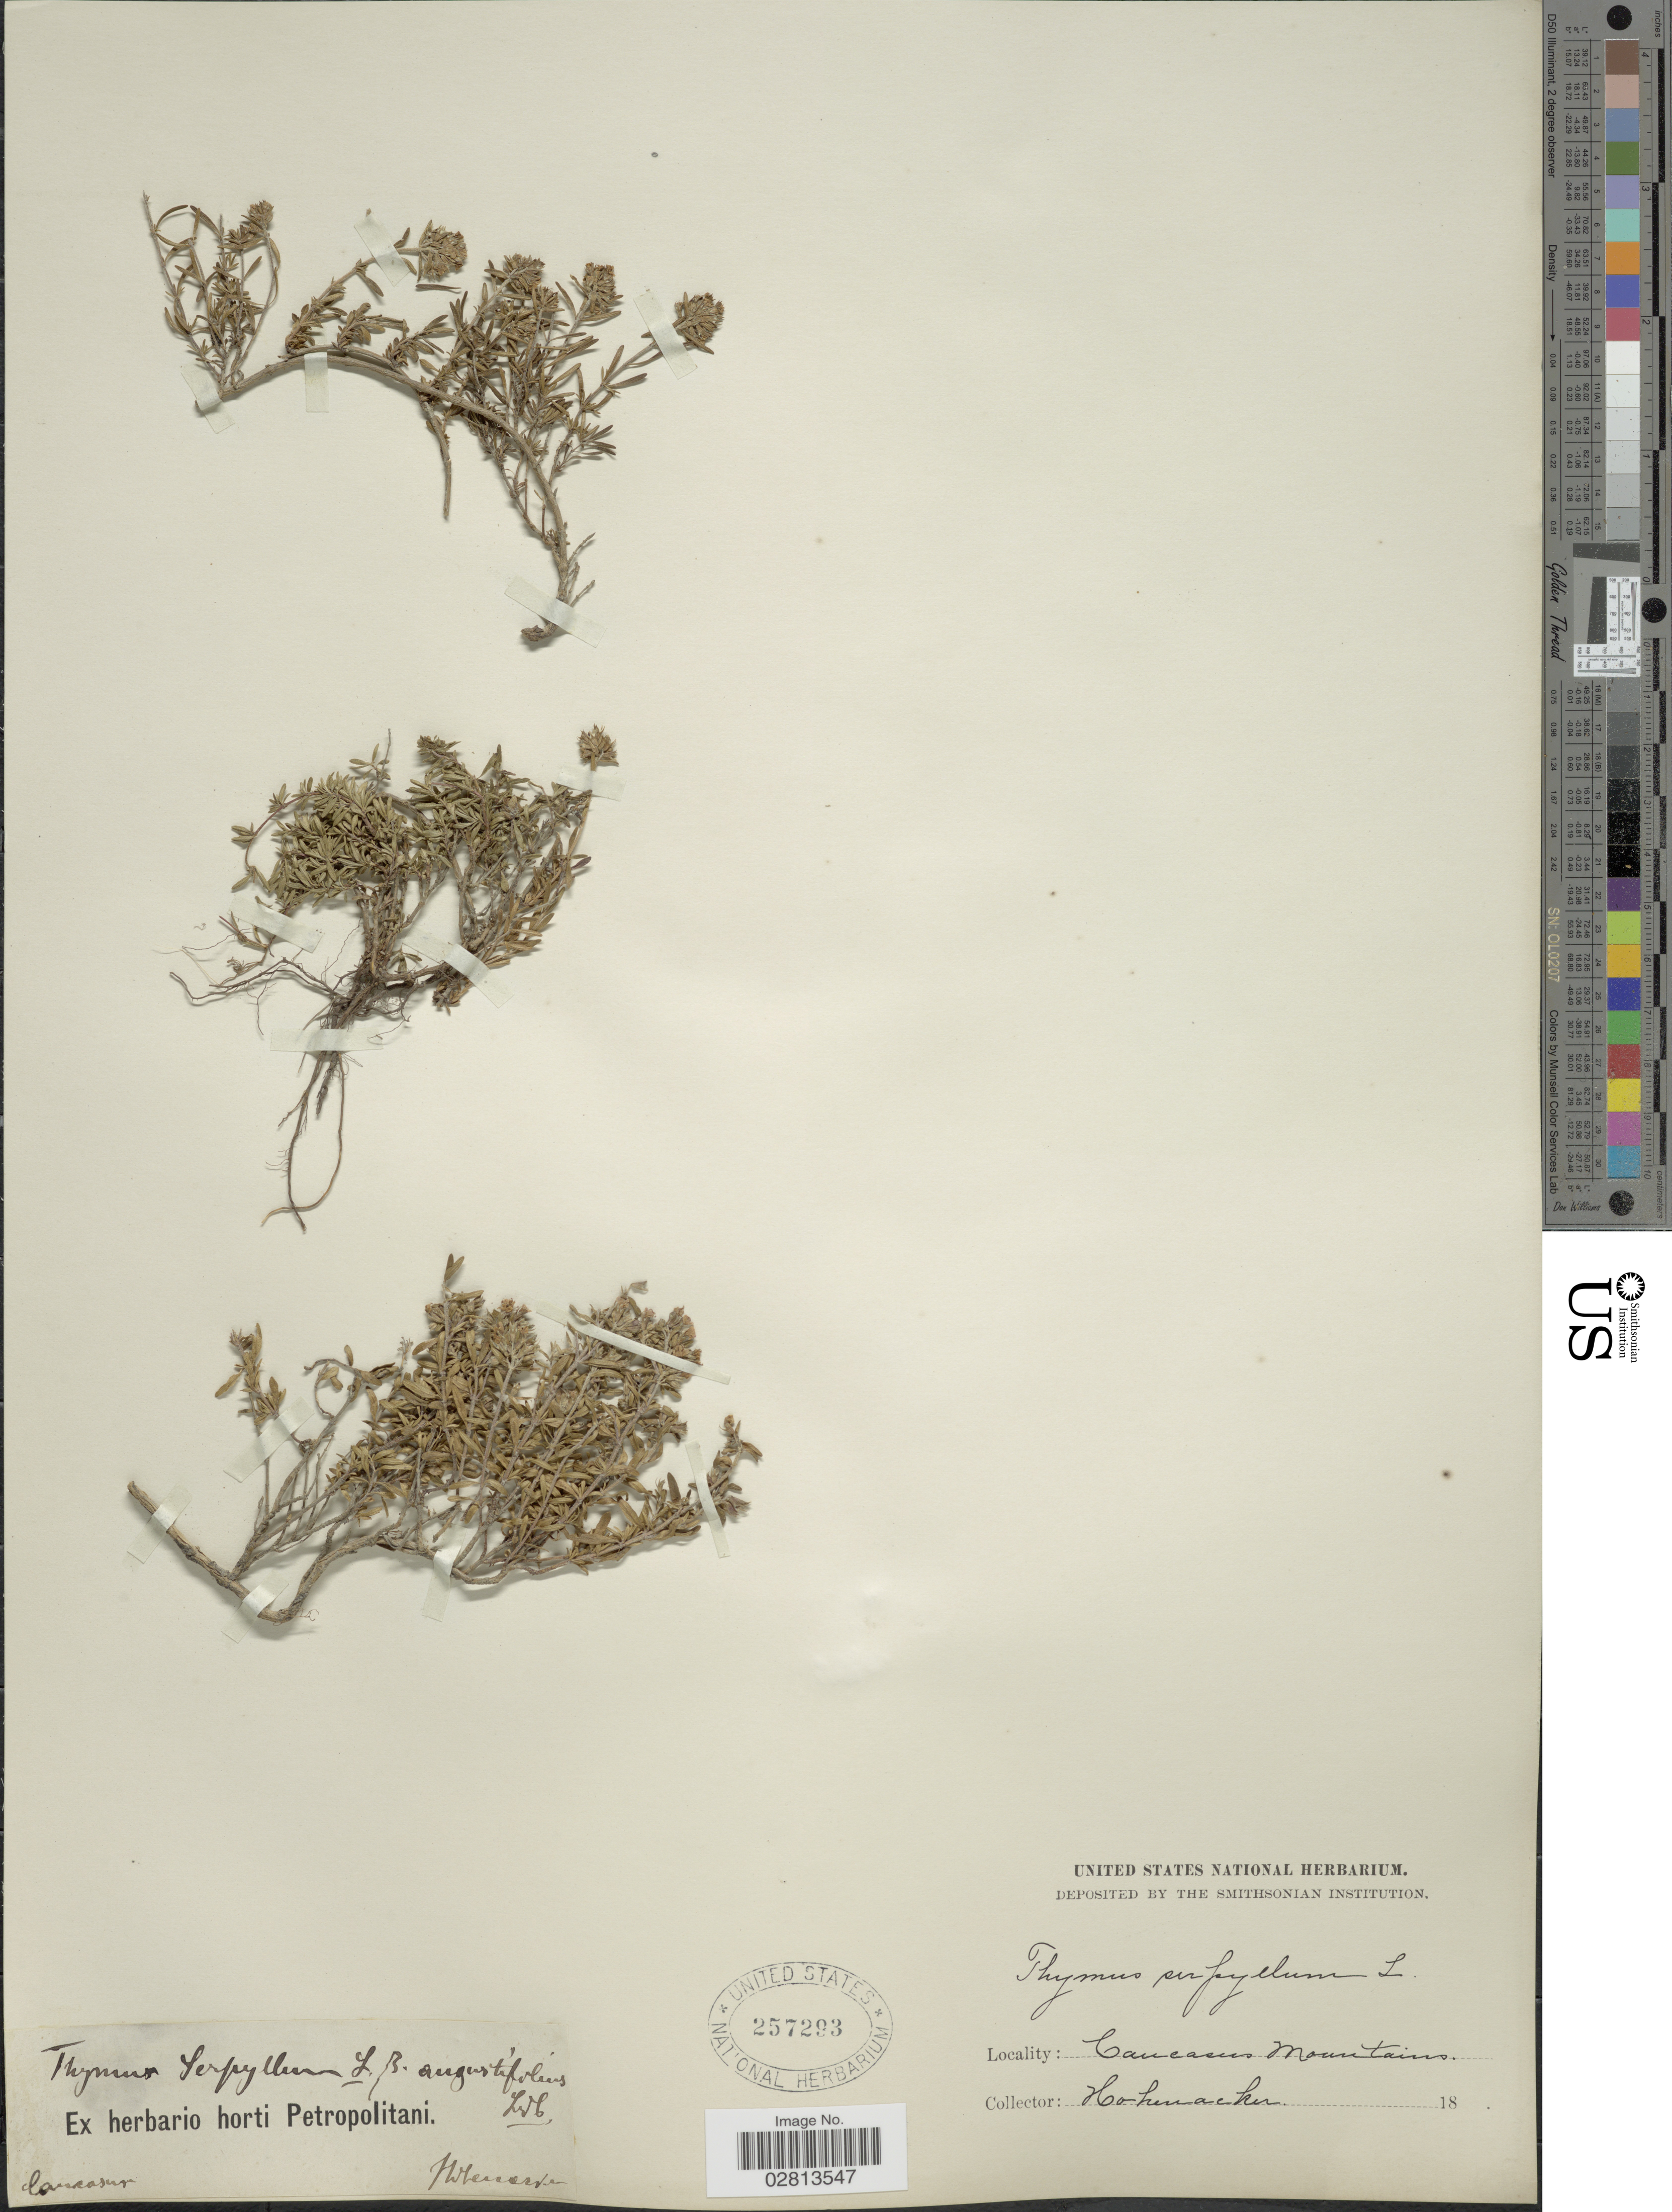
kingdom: Plantae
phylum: Tracheophyta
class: Magnoliopsida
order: Lamiales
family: Lamiaceae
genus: Thymus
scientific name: Thymus serpyllum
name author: L.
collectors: Hohenacker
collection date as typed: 18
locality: Caucasus mountains.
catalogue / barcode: US 257293